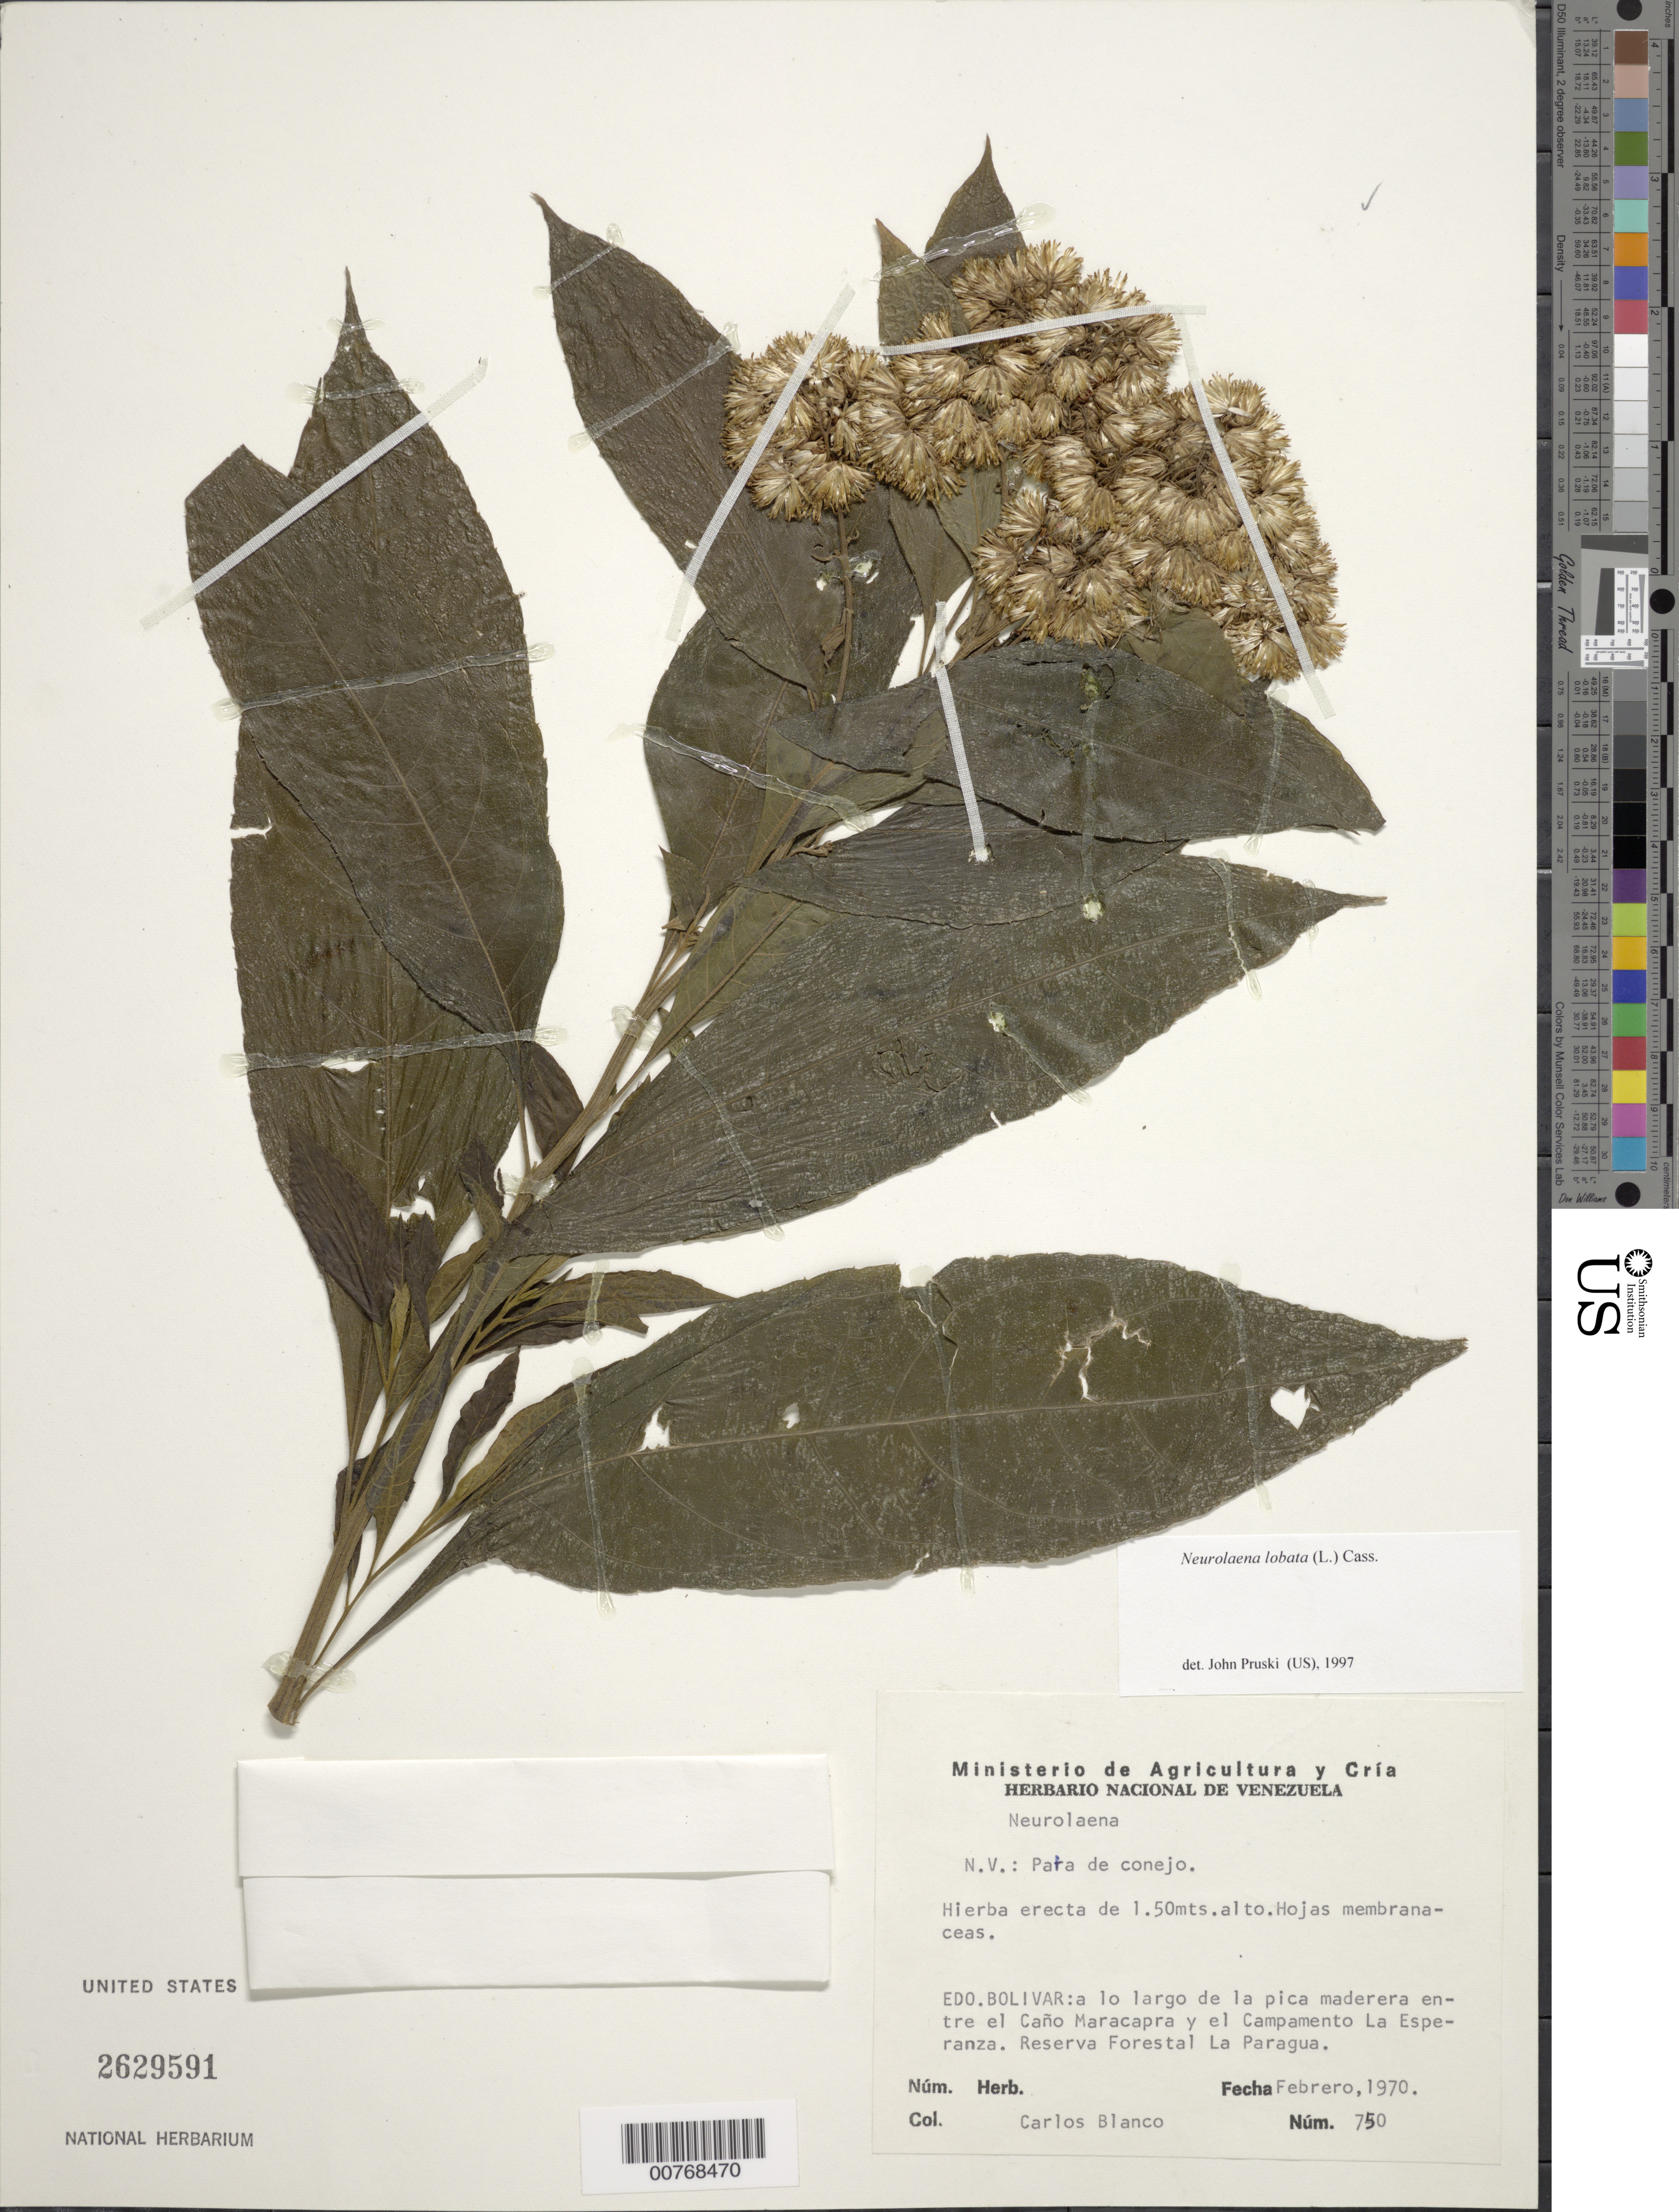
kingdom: Plantae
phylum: Tracheophyta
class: Magnoliopsida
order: Asterales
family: Asteraceae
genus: Neurolaena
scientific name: Neurolaena lobata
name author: (L.) R. Br. ex Cass.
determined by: Pruski, J. F.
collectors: C. A. Blanco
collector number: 750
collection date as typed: Feb-70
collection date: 1970-02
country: Venezuela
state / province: Bolívar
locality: Reserva Forestal La Paragua, a lo largo de la pica maderera entre el Caño Maracapra y el Campamento La Esperanza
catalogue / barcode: US 2629591